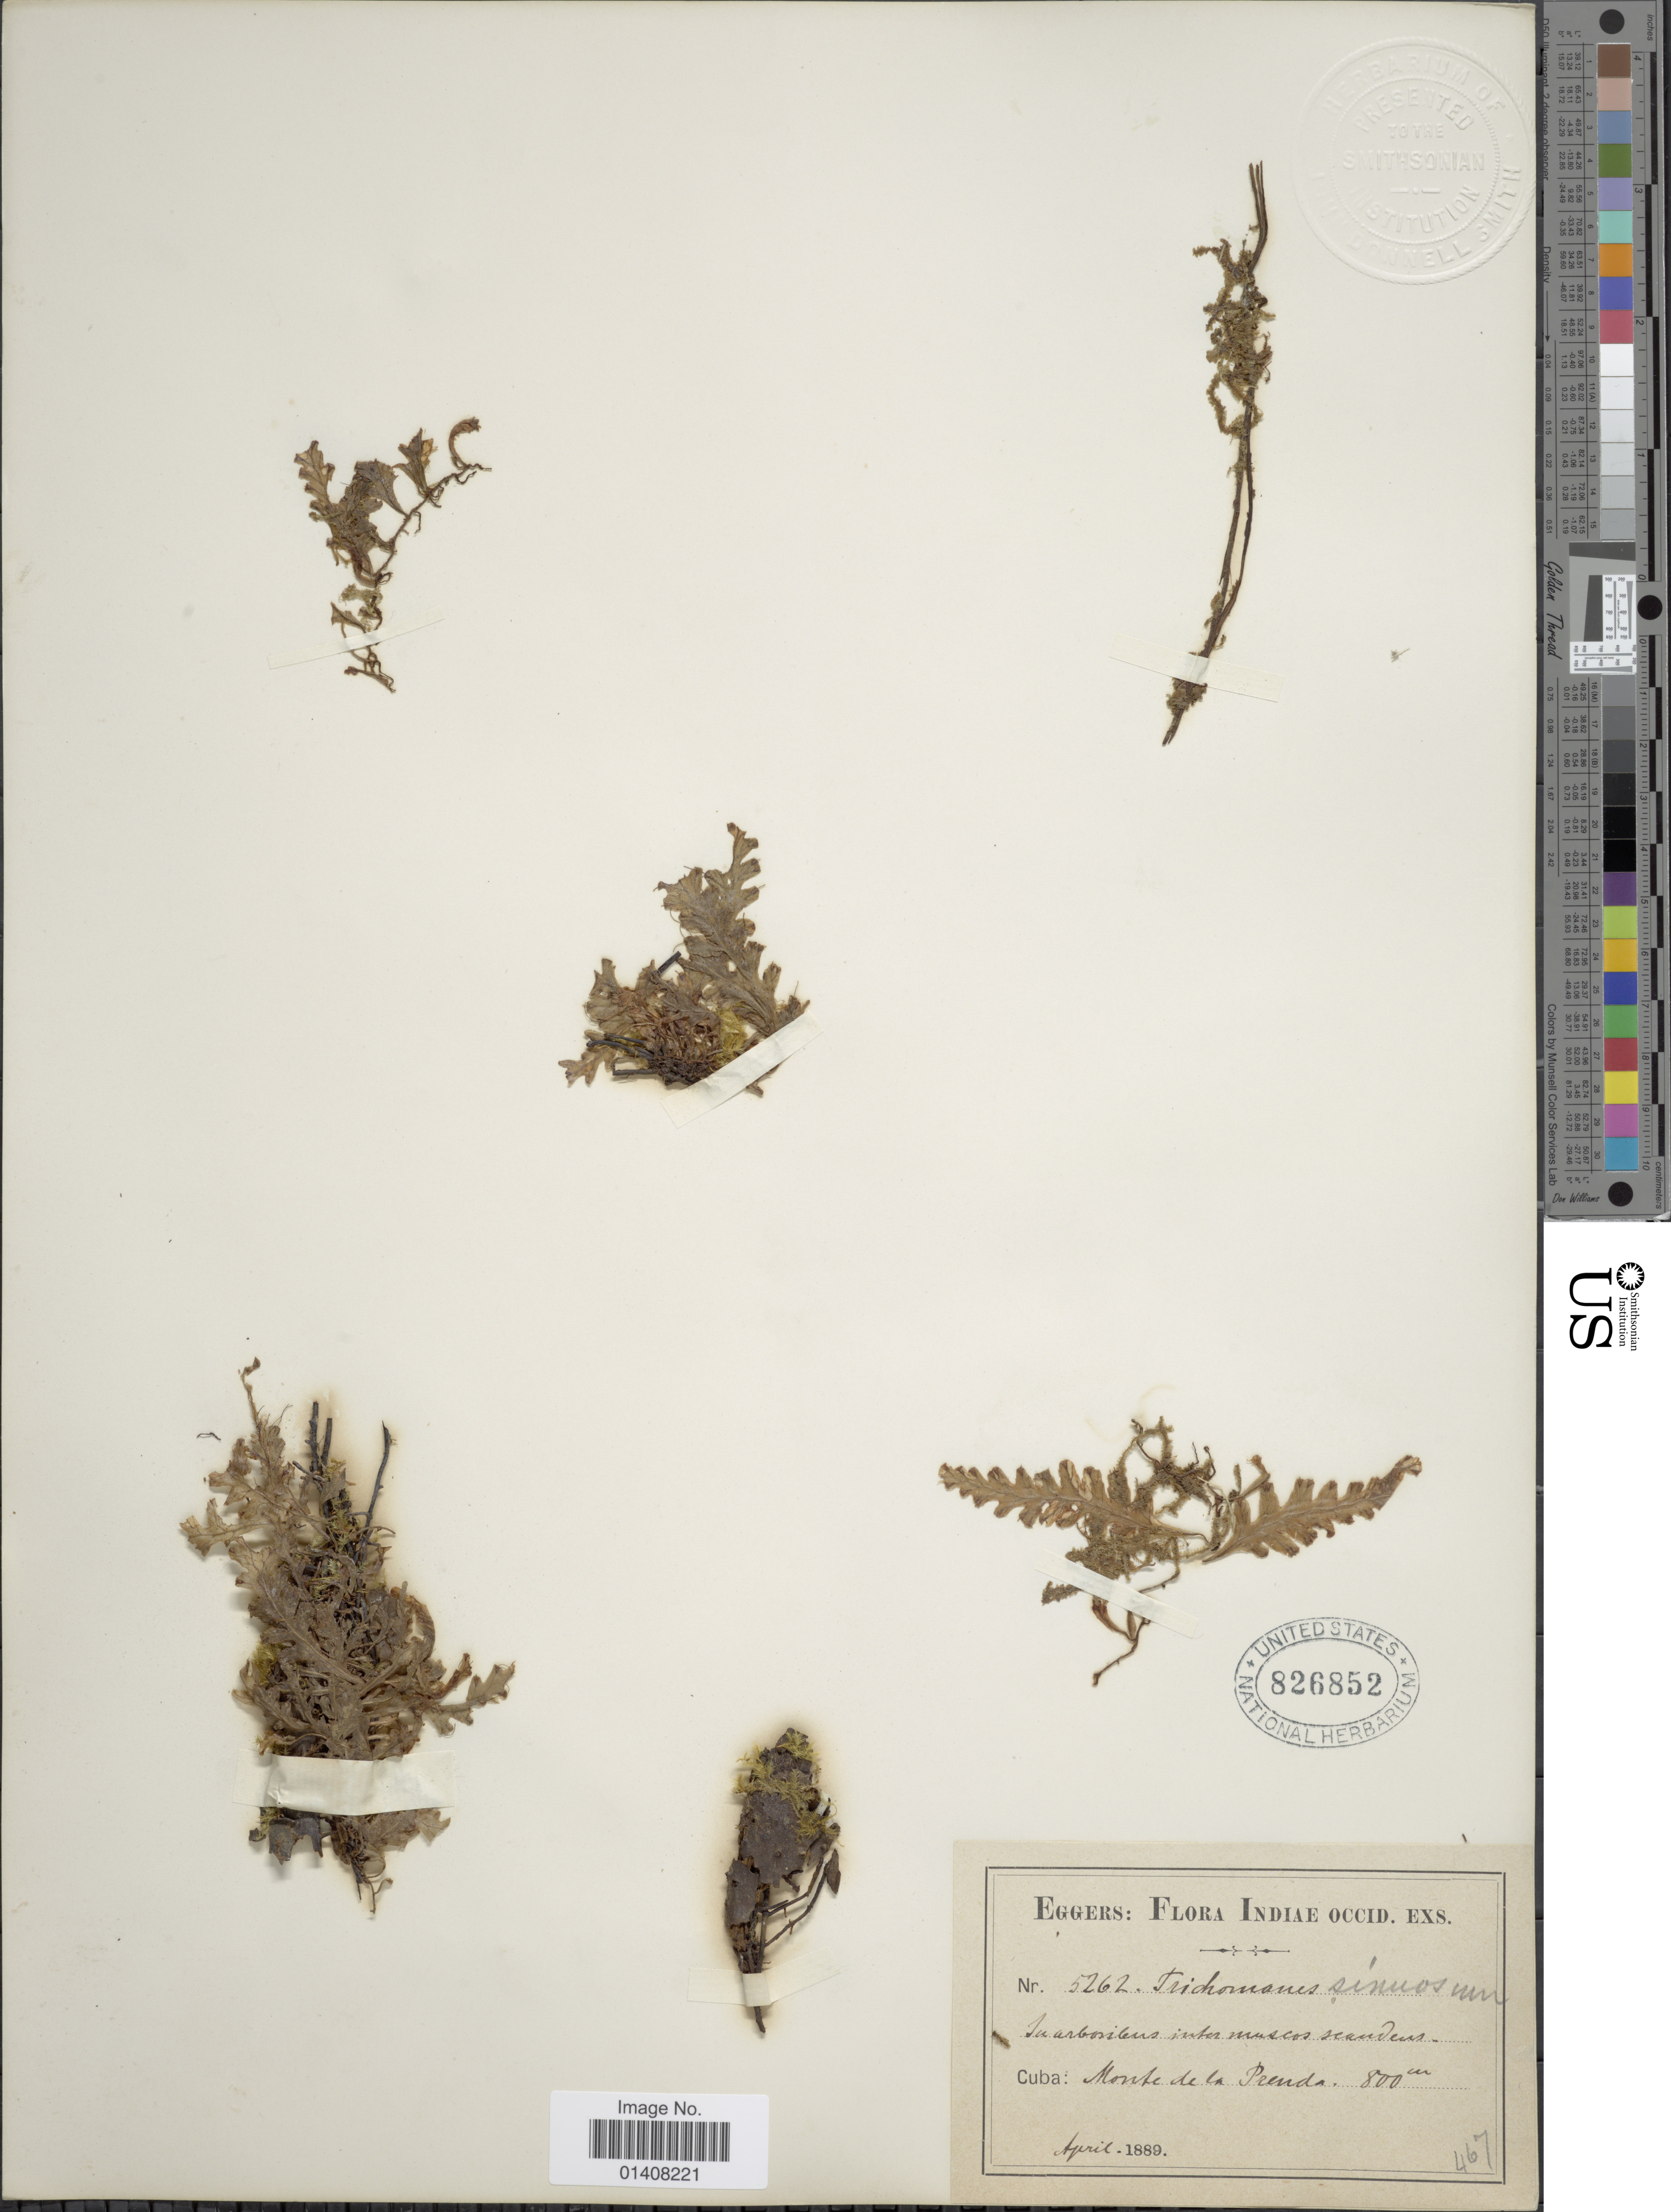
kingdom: Plantae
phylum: Tracheophyta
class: Polypodiopsida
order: Hymenophyllales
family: Hymenophyllaceae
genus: Trichomanes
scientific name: Trichomanes polypodioides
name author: L.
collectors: -. Eggers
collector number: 5262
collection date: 1889-04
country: Cuba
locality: Flora Indiae occid, Cuba Monte de la Prenda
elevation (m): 800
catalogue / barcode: US 826852